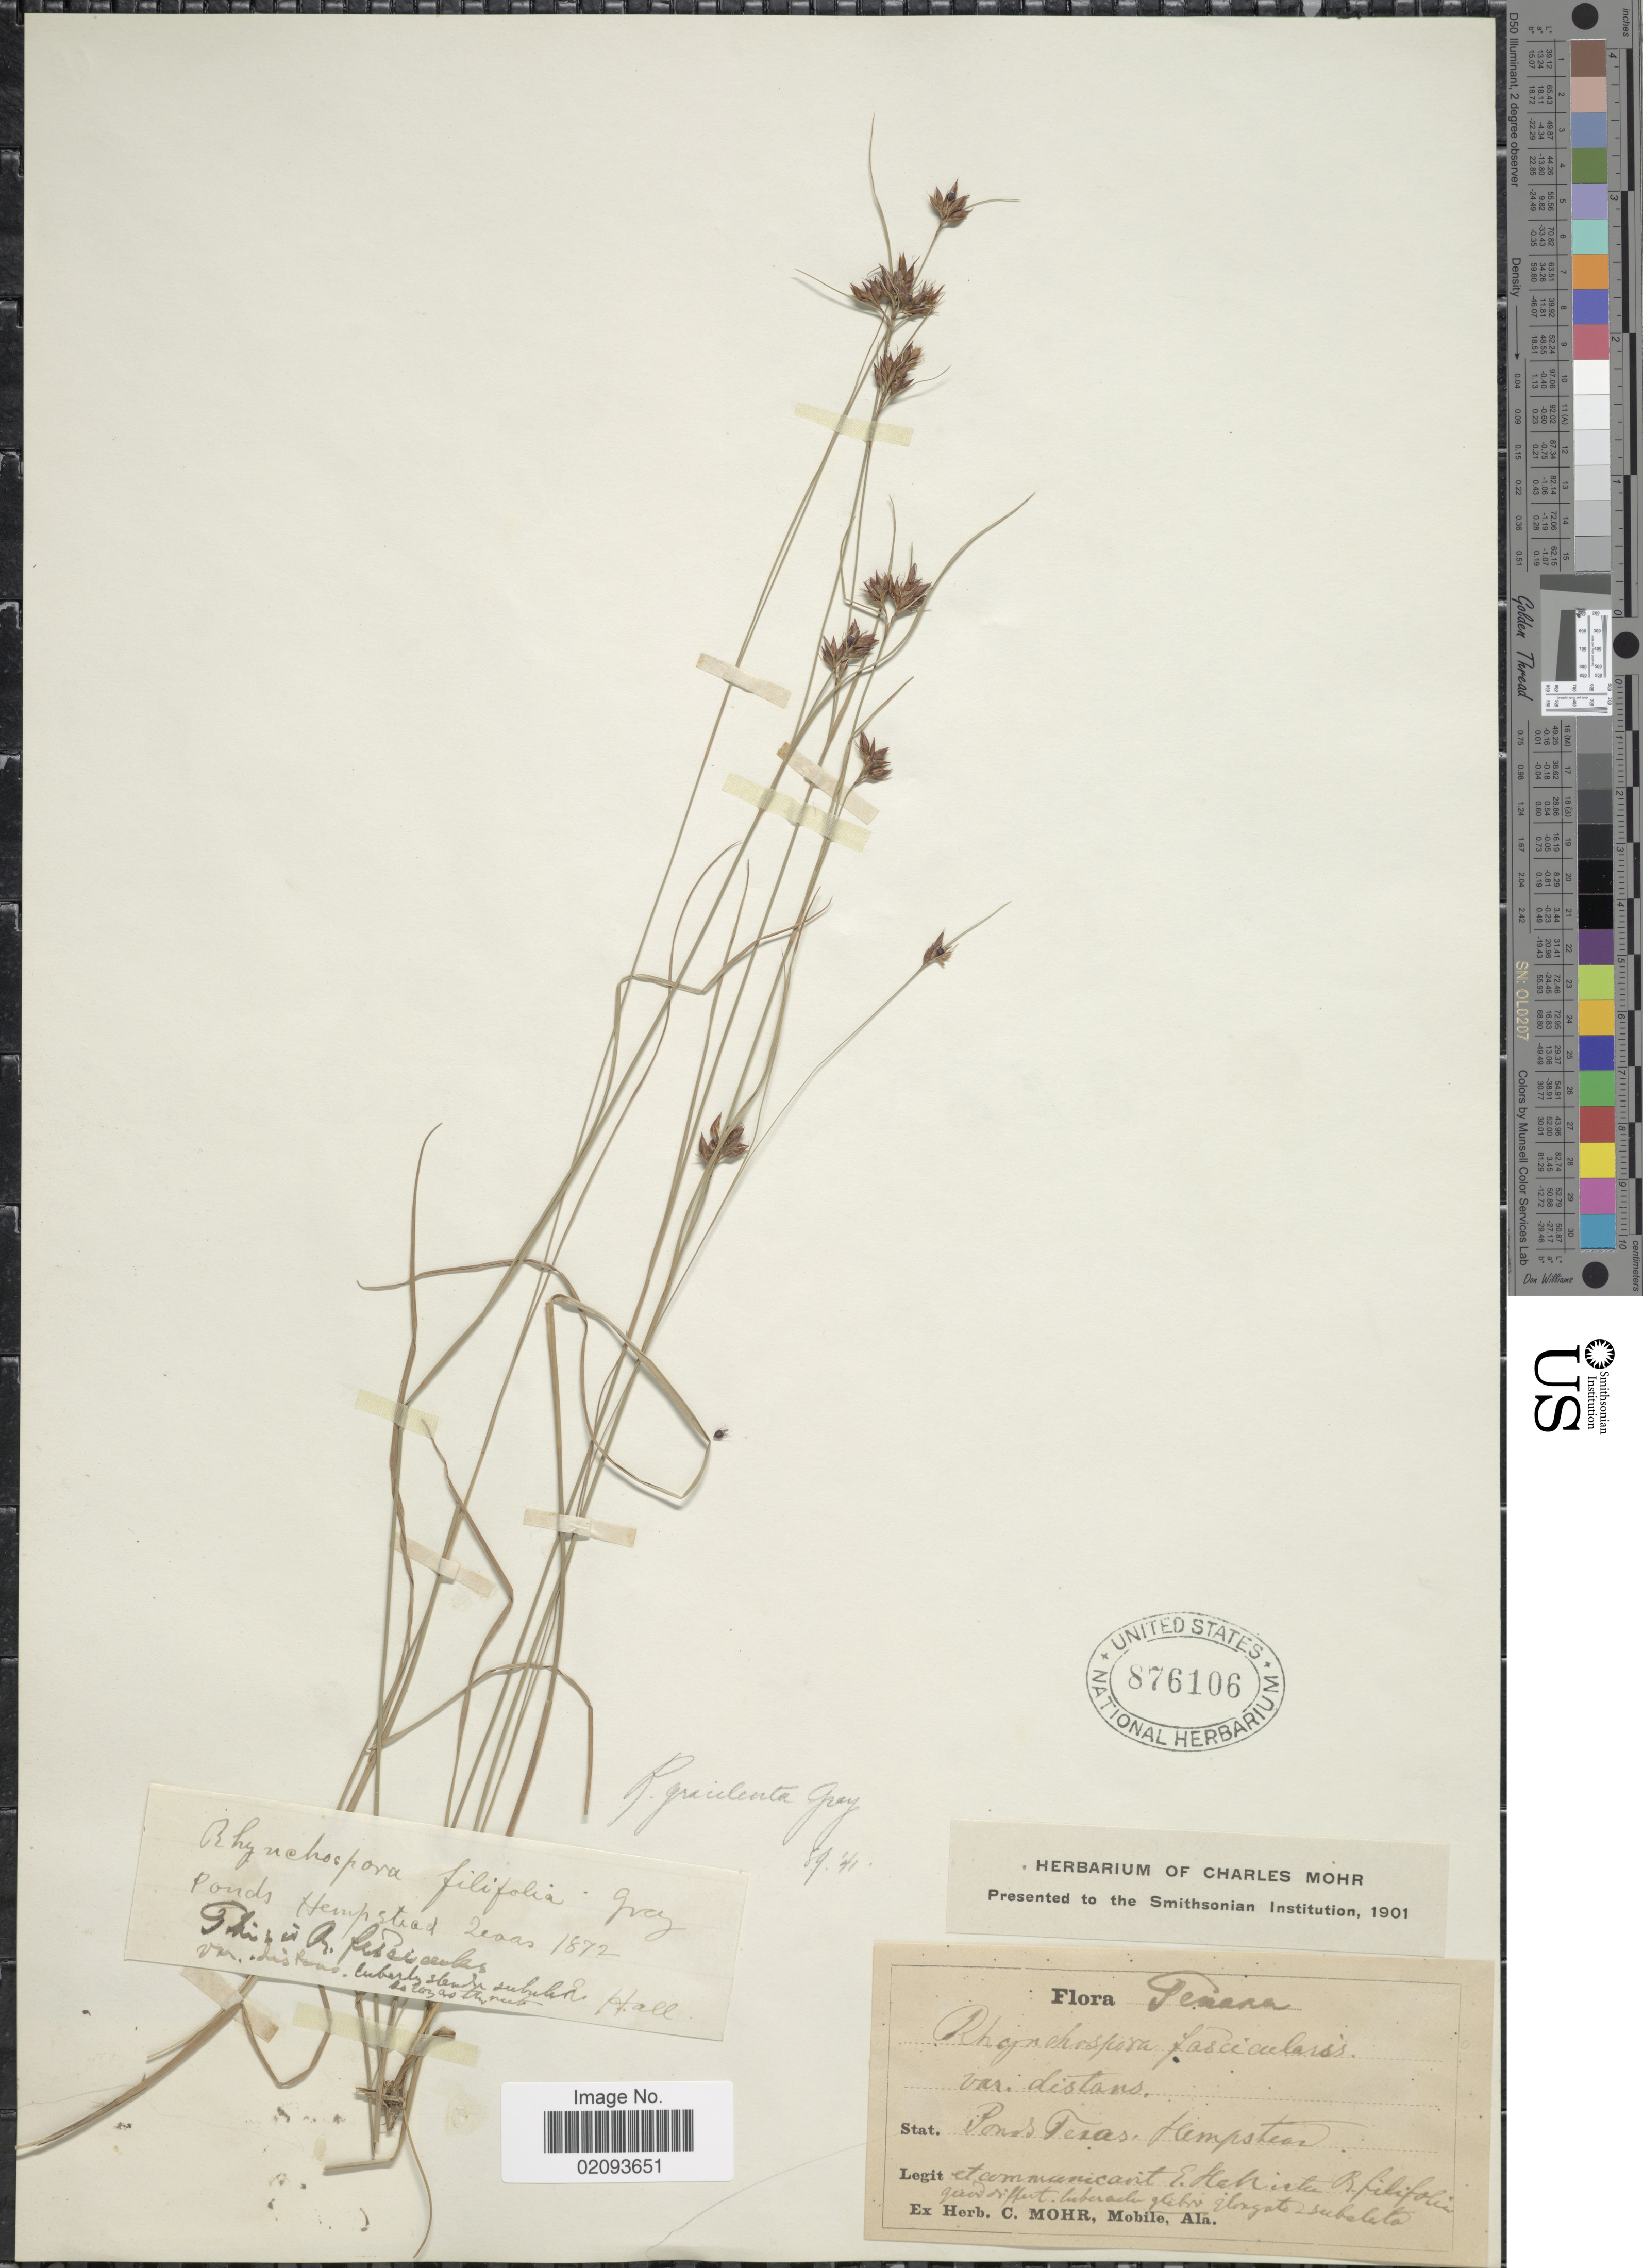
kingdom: Plantae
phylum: Tracheophyta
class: Liliopsida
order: Poales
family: Cyperaceae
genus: Rhynchospora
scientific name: Rhynchospora gracilenta A. Gray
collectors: C. T. Mohr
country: United States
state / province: Texas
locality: Ponds Texas, Hempstead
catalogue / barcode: US 876106